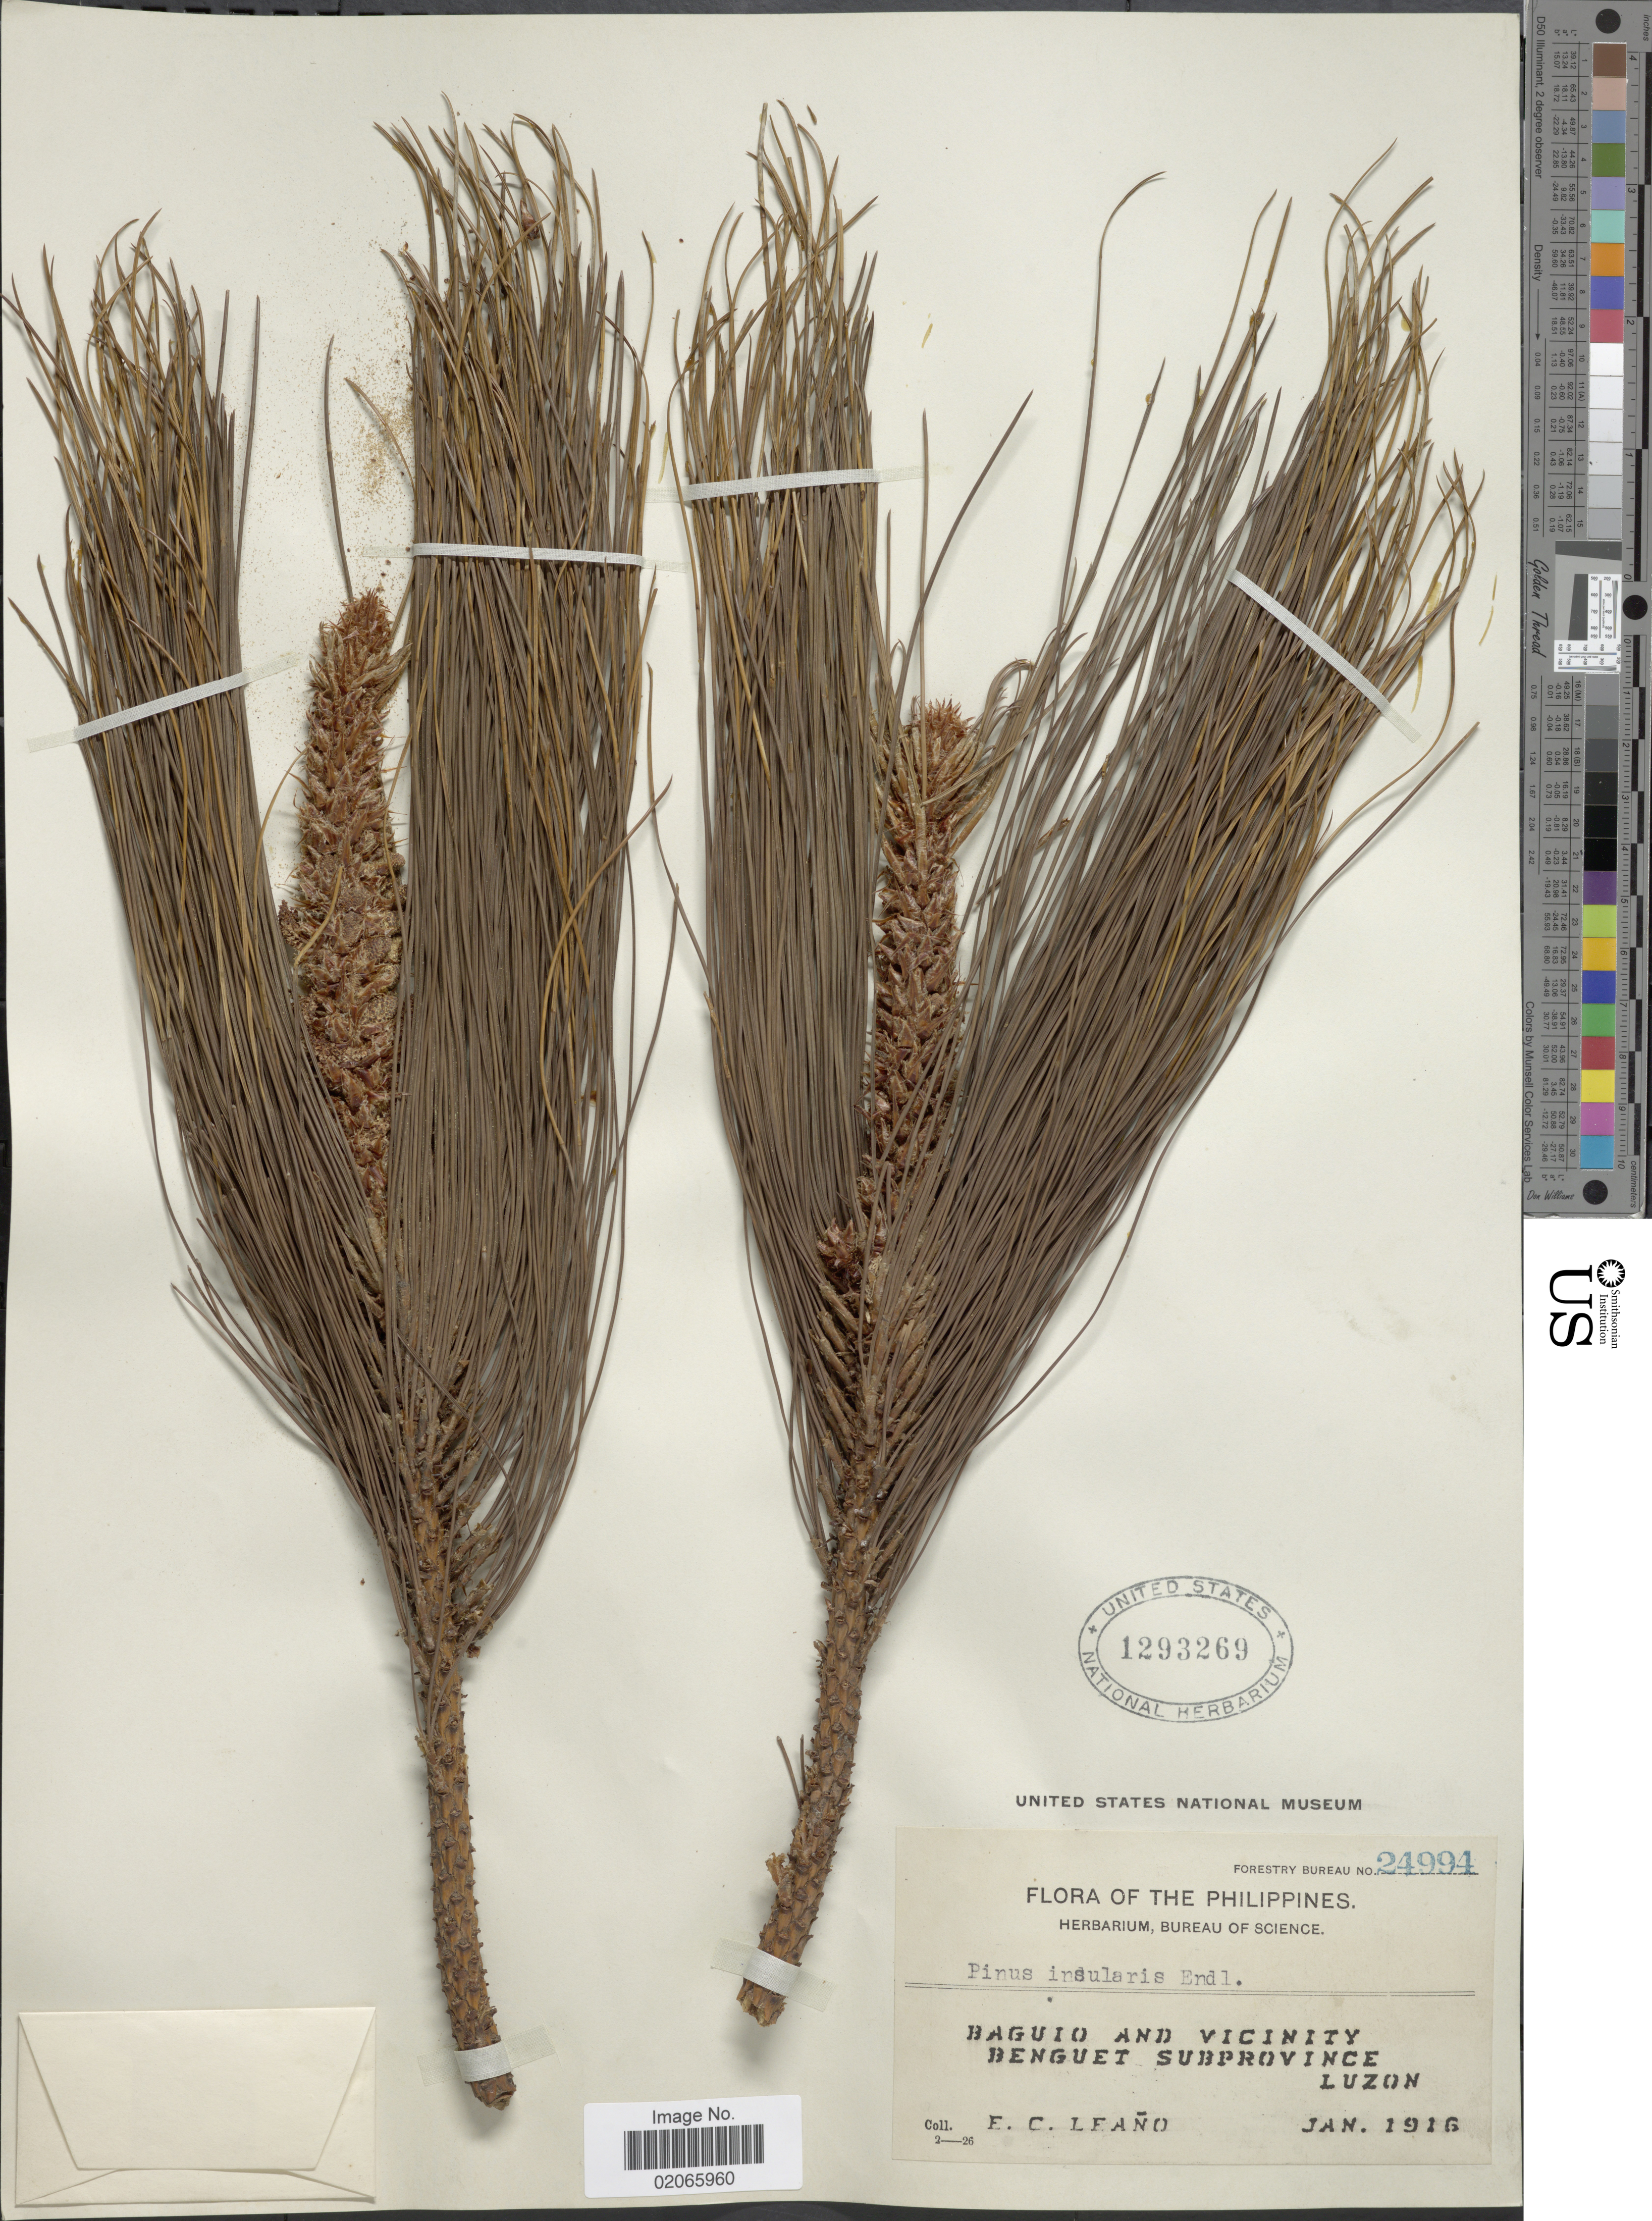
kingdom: Plantae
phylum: Tracheophyta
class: Pinopsida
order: Pinales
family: Pinaceae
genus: Pinus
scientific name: Pinus insularis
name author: Endl.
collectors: E. Leano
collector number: Forestry Bureau24994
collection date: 1916-01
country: Philippines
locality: Baguio and vicinity Benguet Subprovince Luzon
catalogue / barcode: US 1293269